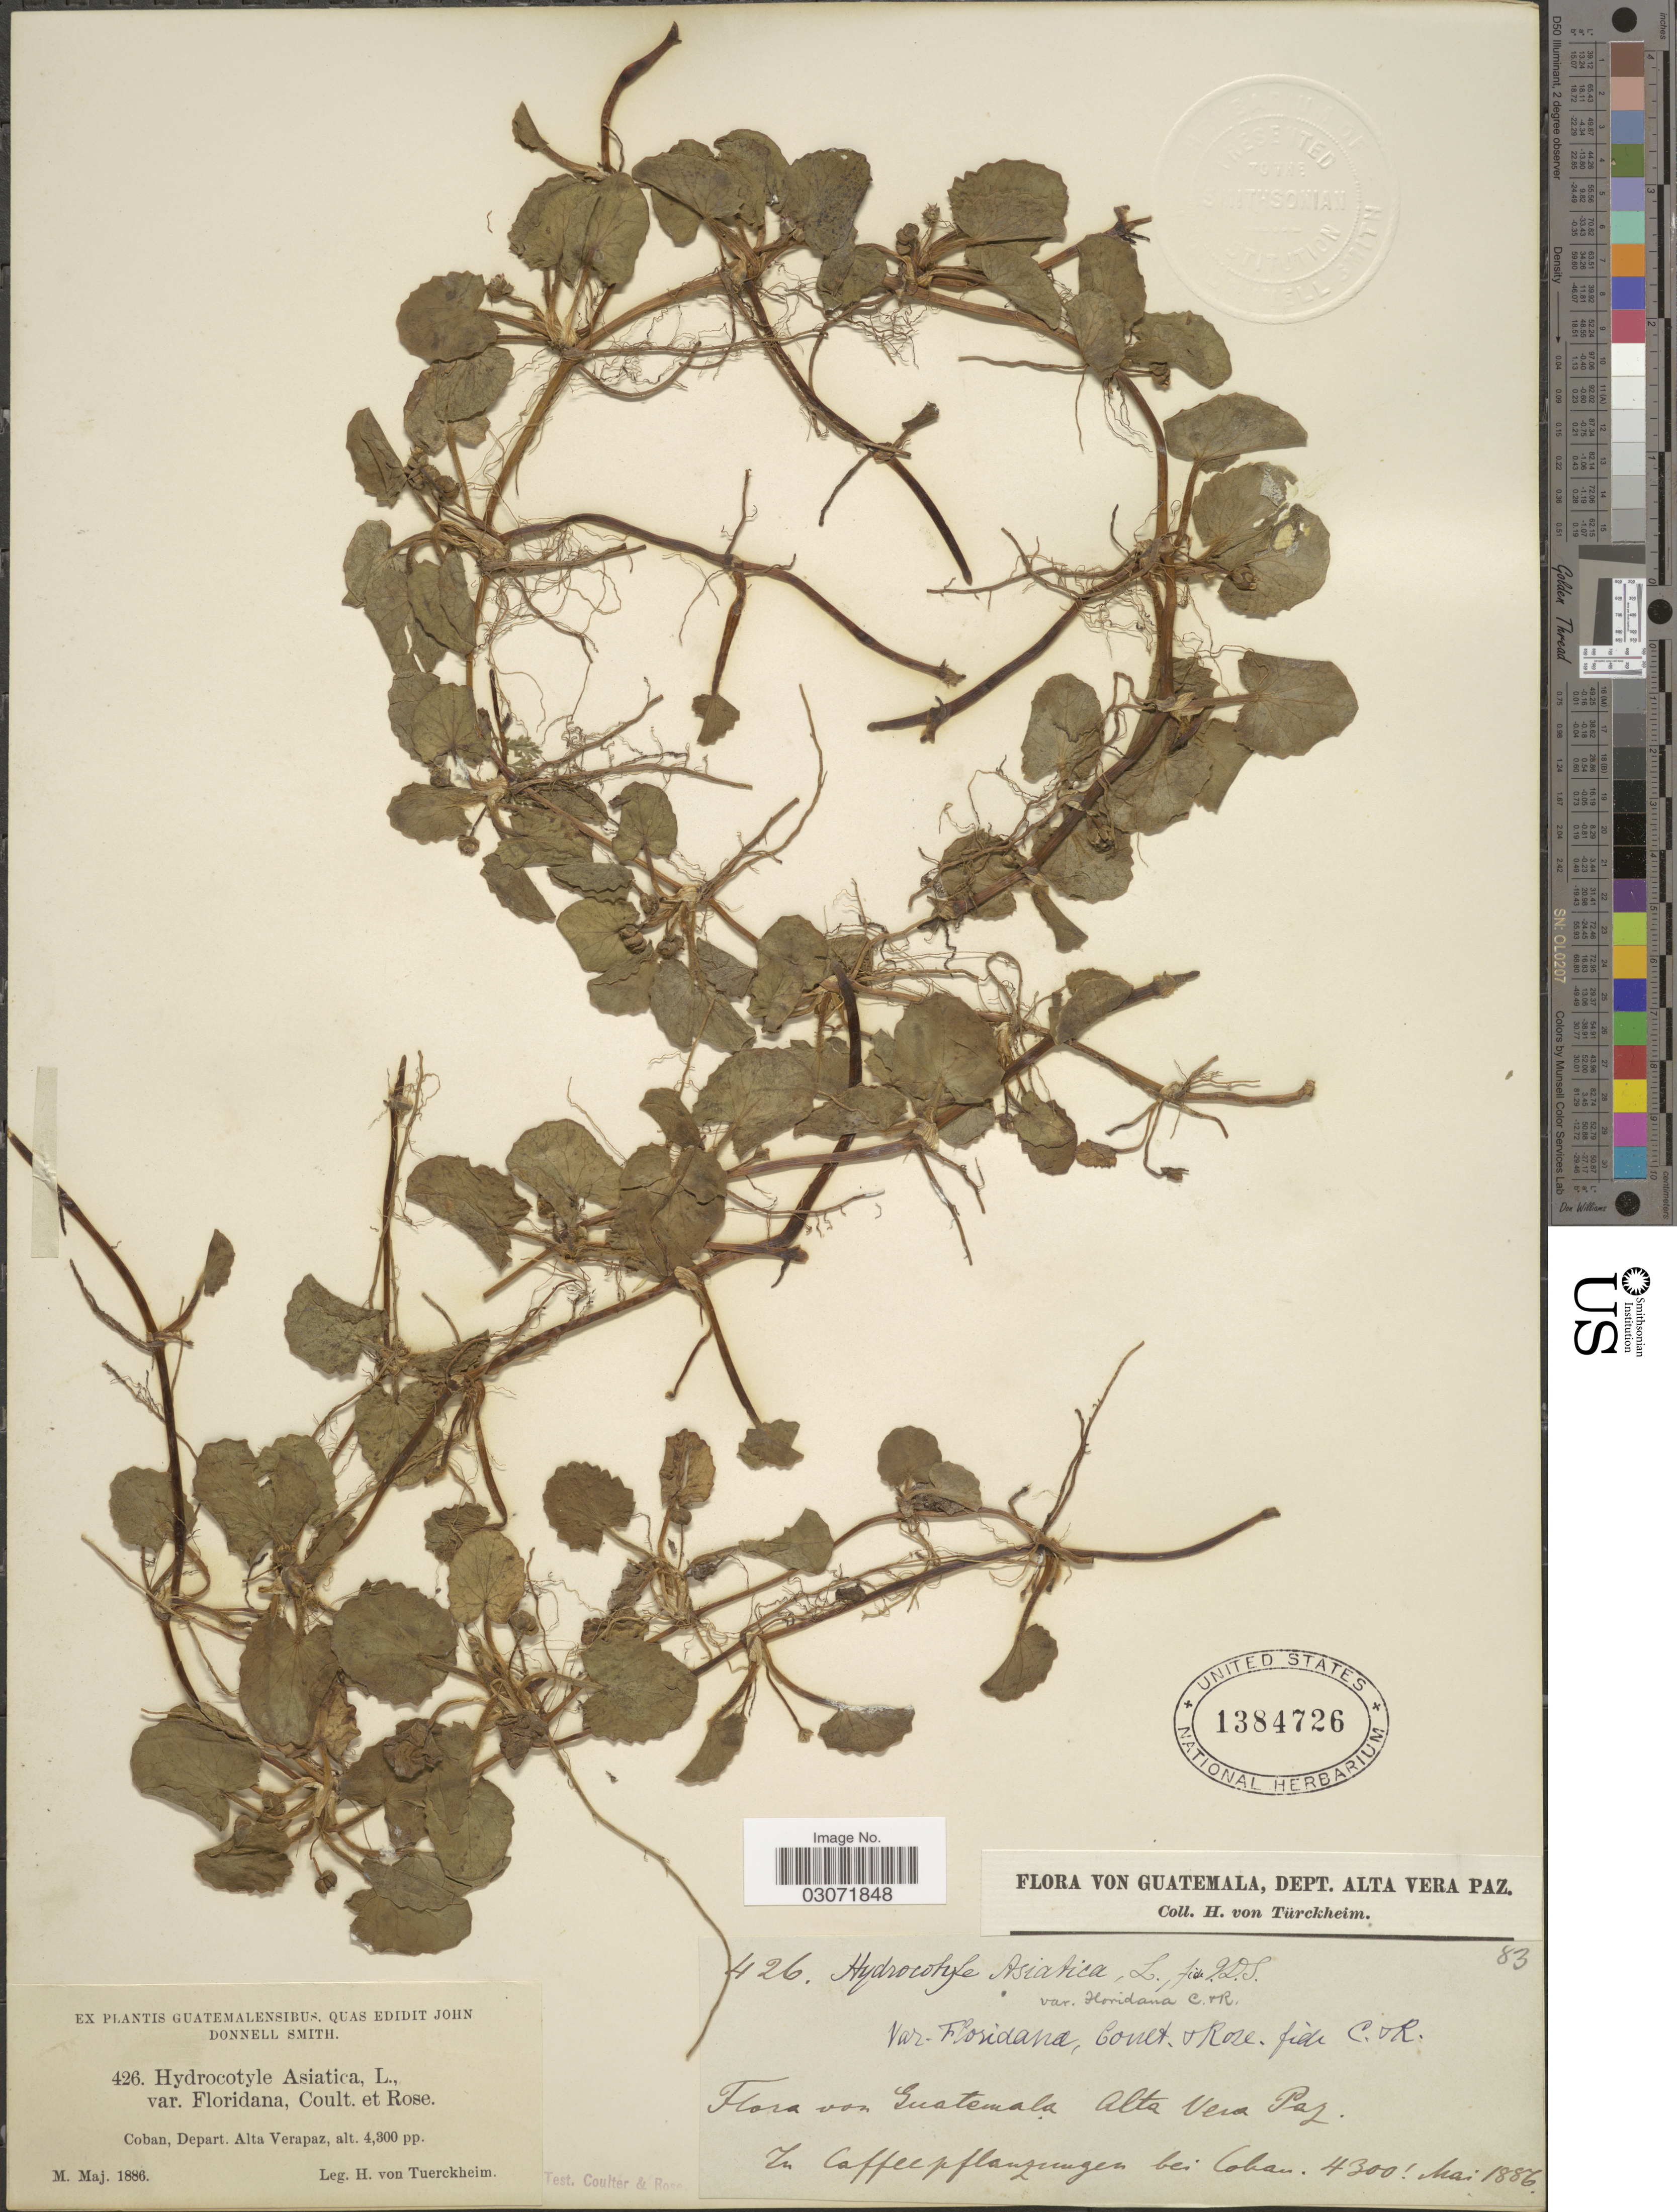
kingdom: Plantae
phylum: Tracheophyta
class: Magnoliopsida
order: Apiales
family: Apiaceae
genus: Centella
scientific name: Centella asiatica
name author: (L.) Urb.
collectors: H. von Türckheim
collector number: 426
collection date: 1886-05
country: Guatemala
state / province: Alta Verapaz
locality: Coban, Depart. Alta Verapaz.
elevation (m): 1311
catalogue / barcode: US 1384726